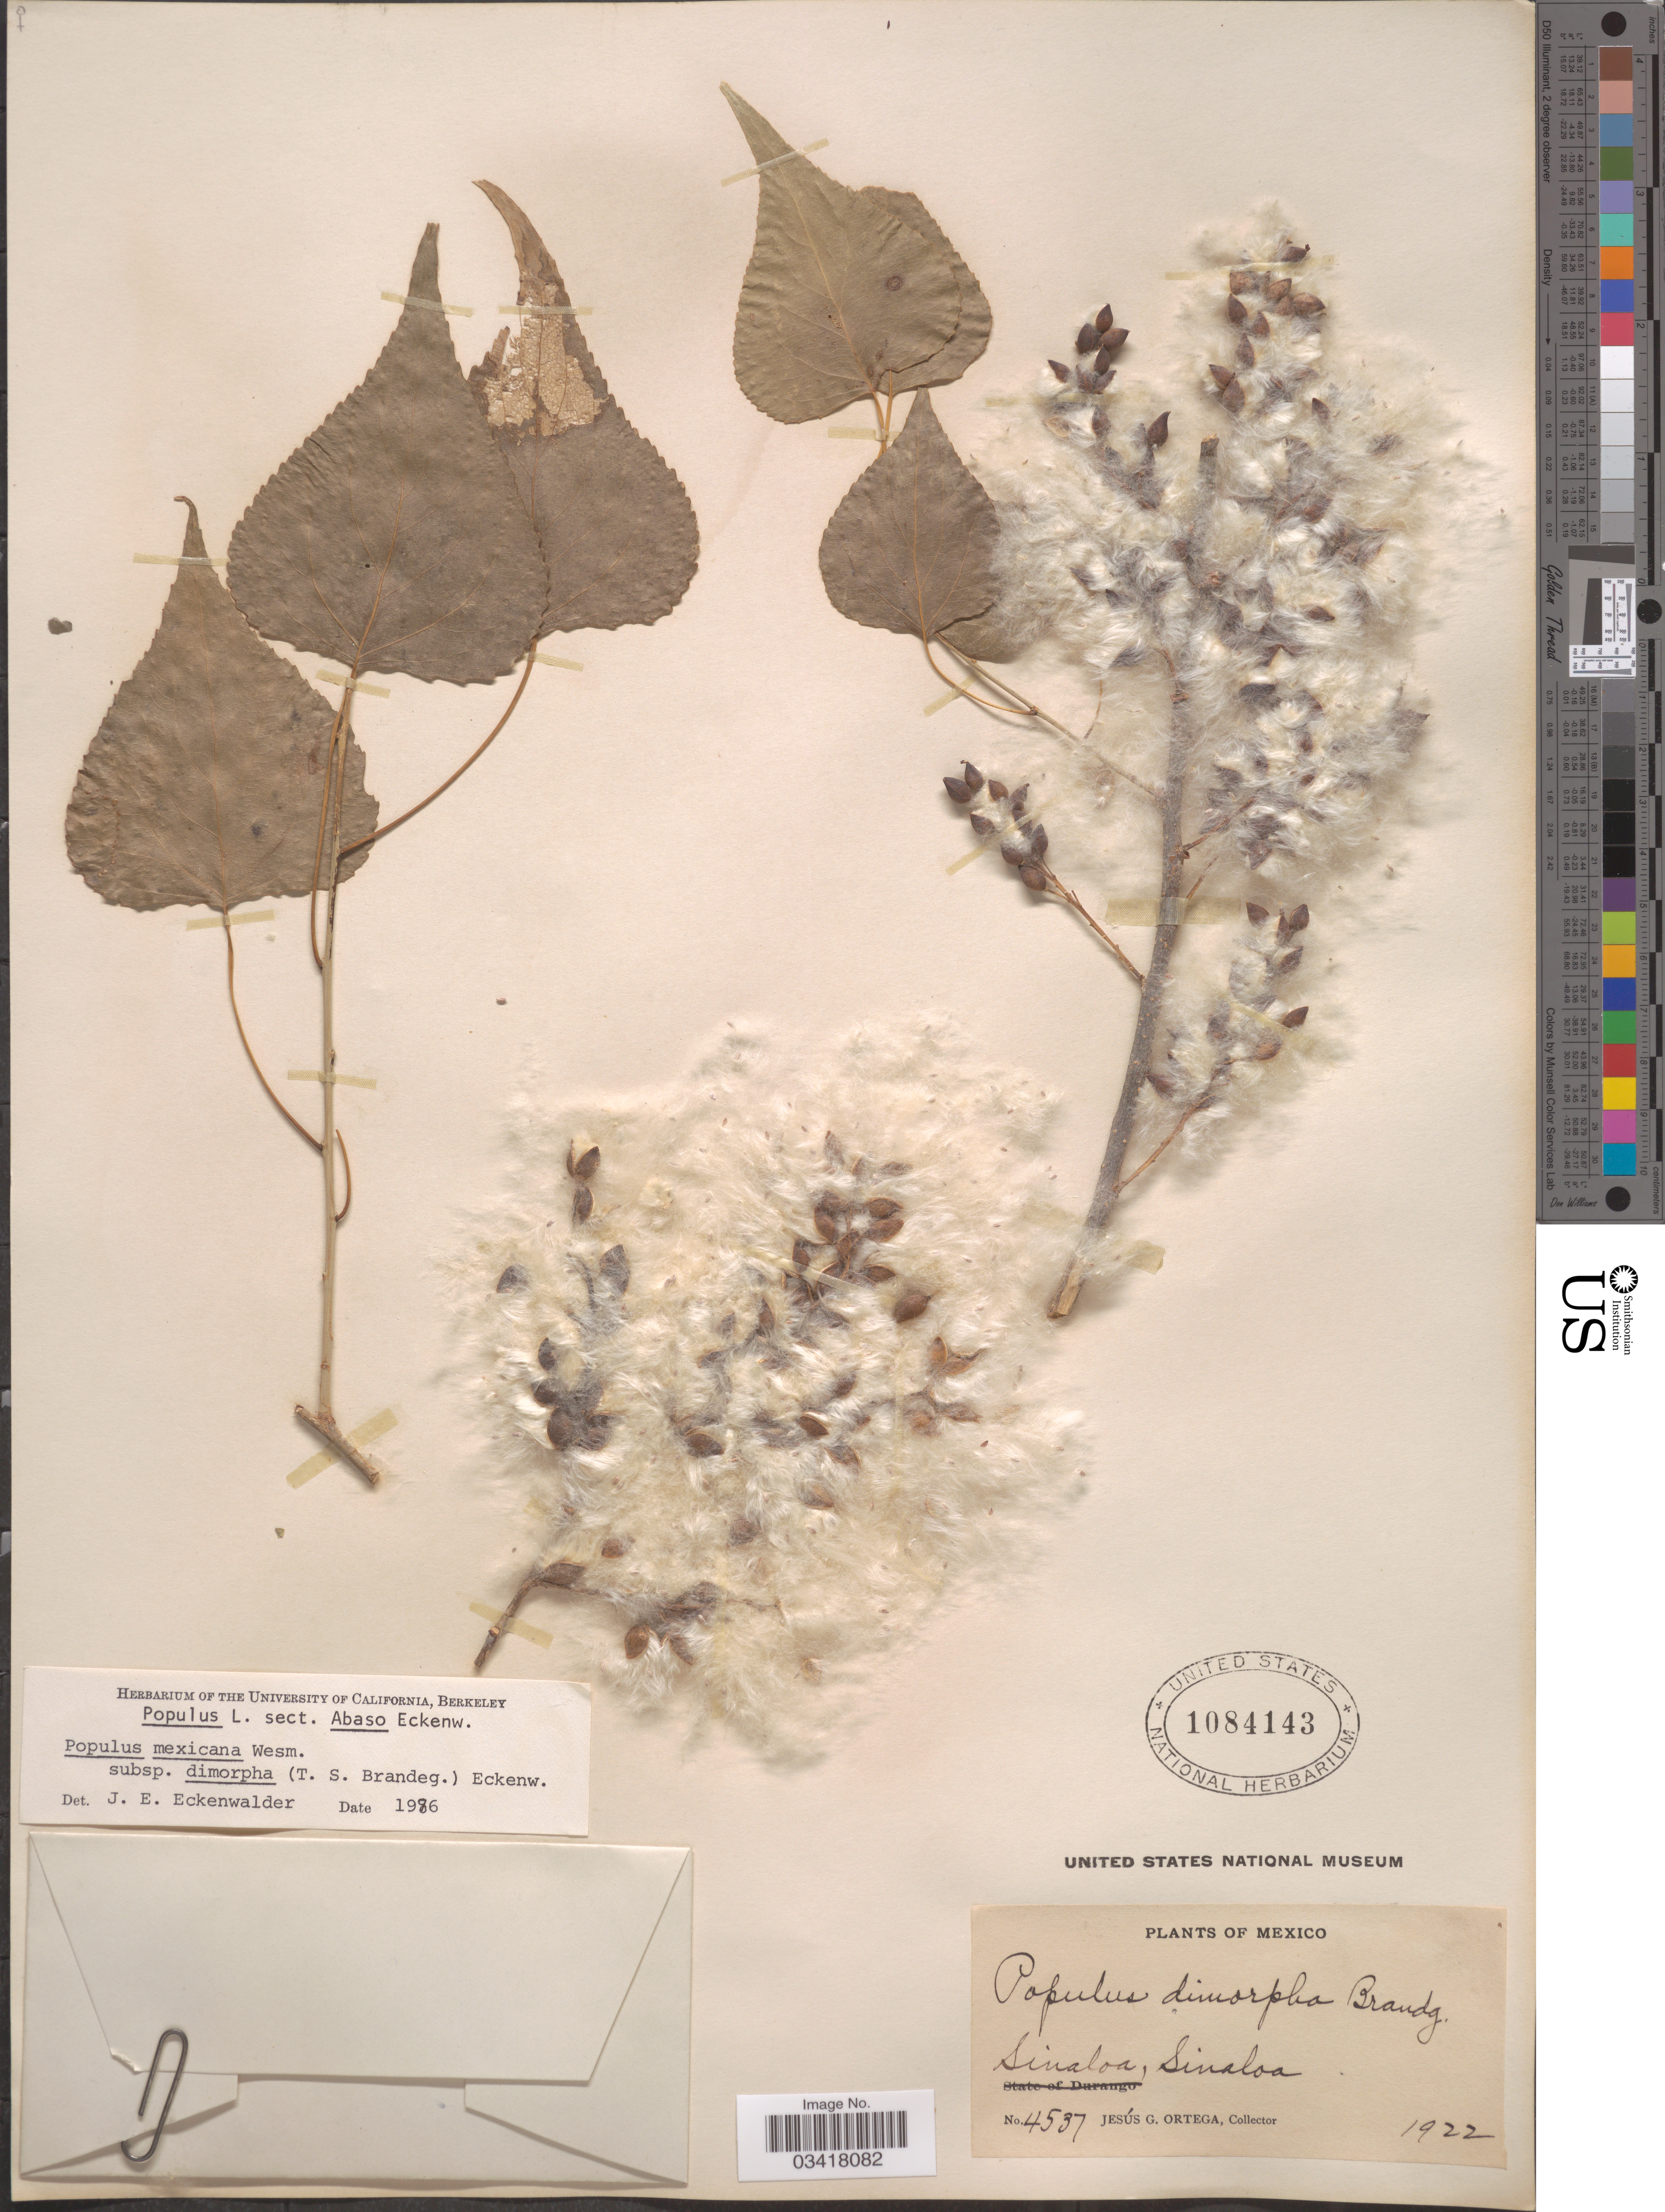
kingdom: Plantae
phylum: Tracheophyta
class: Magnoliopsida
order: Malpighiales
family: Salicaceae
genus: Populus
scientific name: Populus mexicana subsp. dimorpha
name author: (Brandegee) Eckenw.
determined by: Eckenwalder, James E.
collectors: J. Ortega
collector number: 4537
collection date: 1922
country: Mexico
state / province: Sinaloa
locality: Sinaloa.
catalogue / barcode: US 1084143